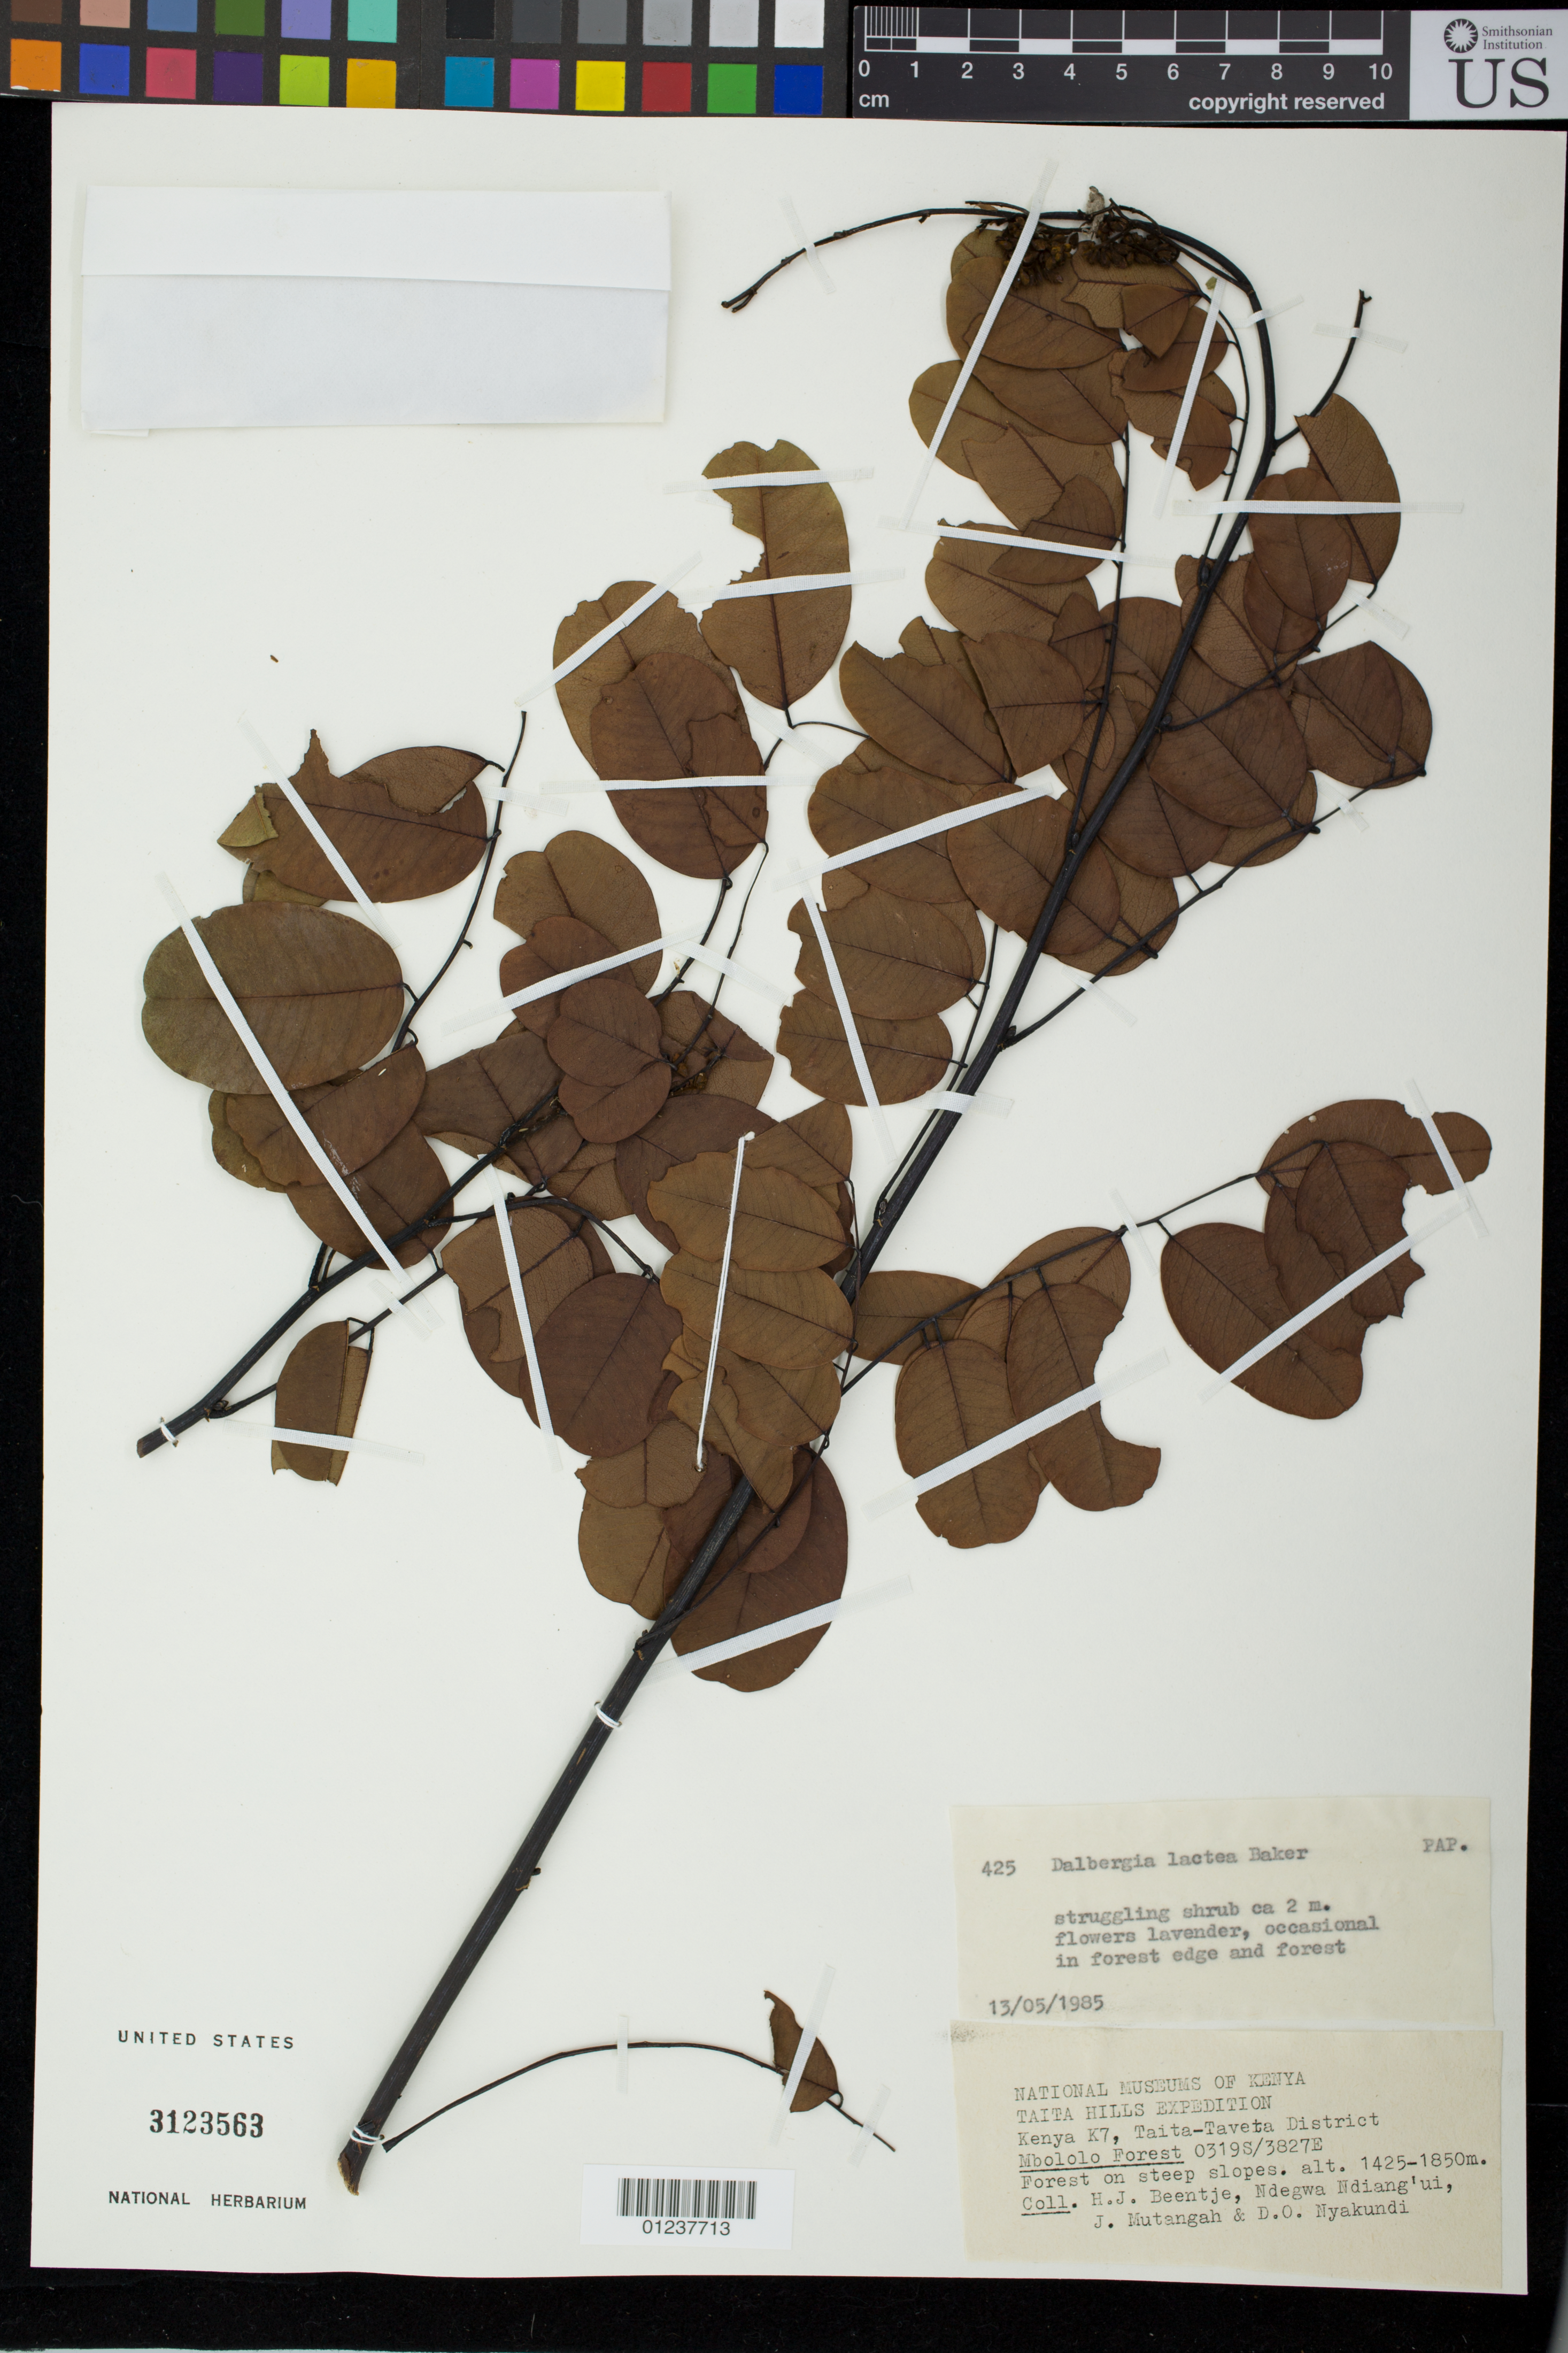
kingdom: Plantae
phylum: Tracheophyta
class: Magnoliopsida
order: Fabales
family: Fabaceae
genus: Dalbergia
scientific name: Dalbergia lactea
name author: Vatke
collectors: H. J. Beentje, N. Ndiang'ui, J. Mutangah & D. Nyakundi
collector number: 425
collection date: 1985-05-13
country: Kenya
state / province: Taita Taveta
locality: Mbololo Forest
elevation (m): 1425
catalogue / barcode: US 3123563